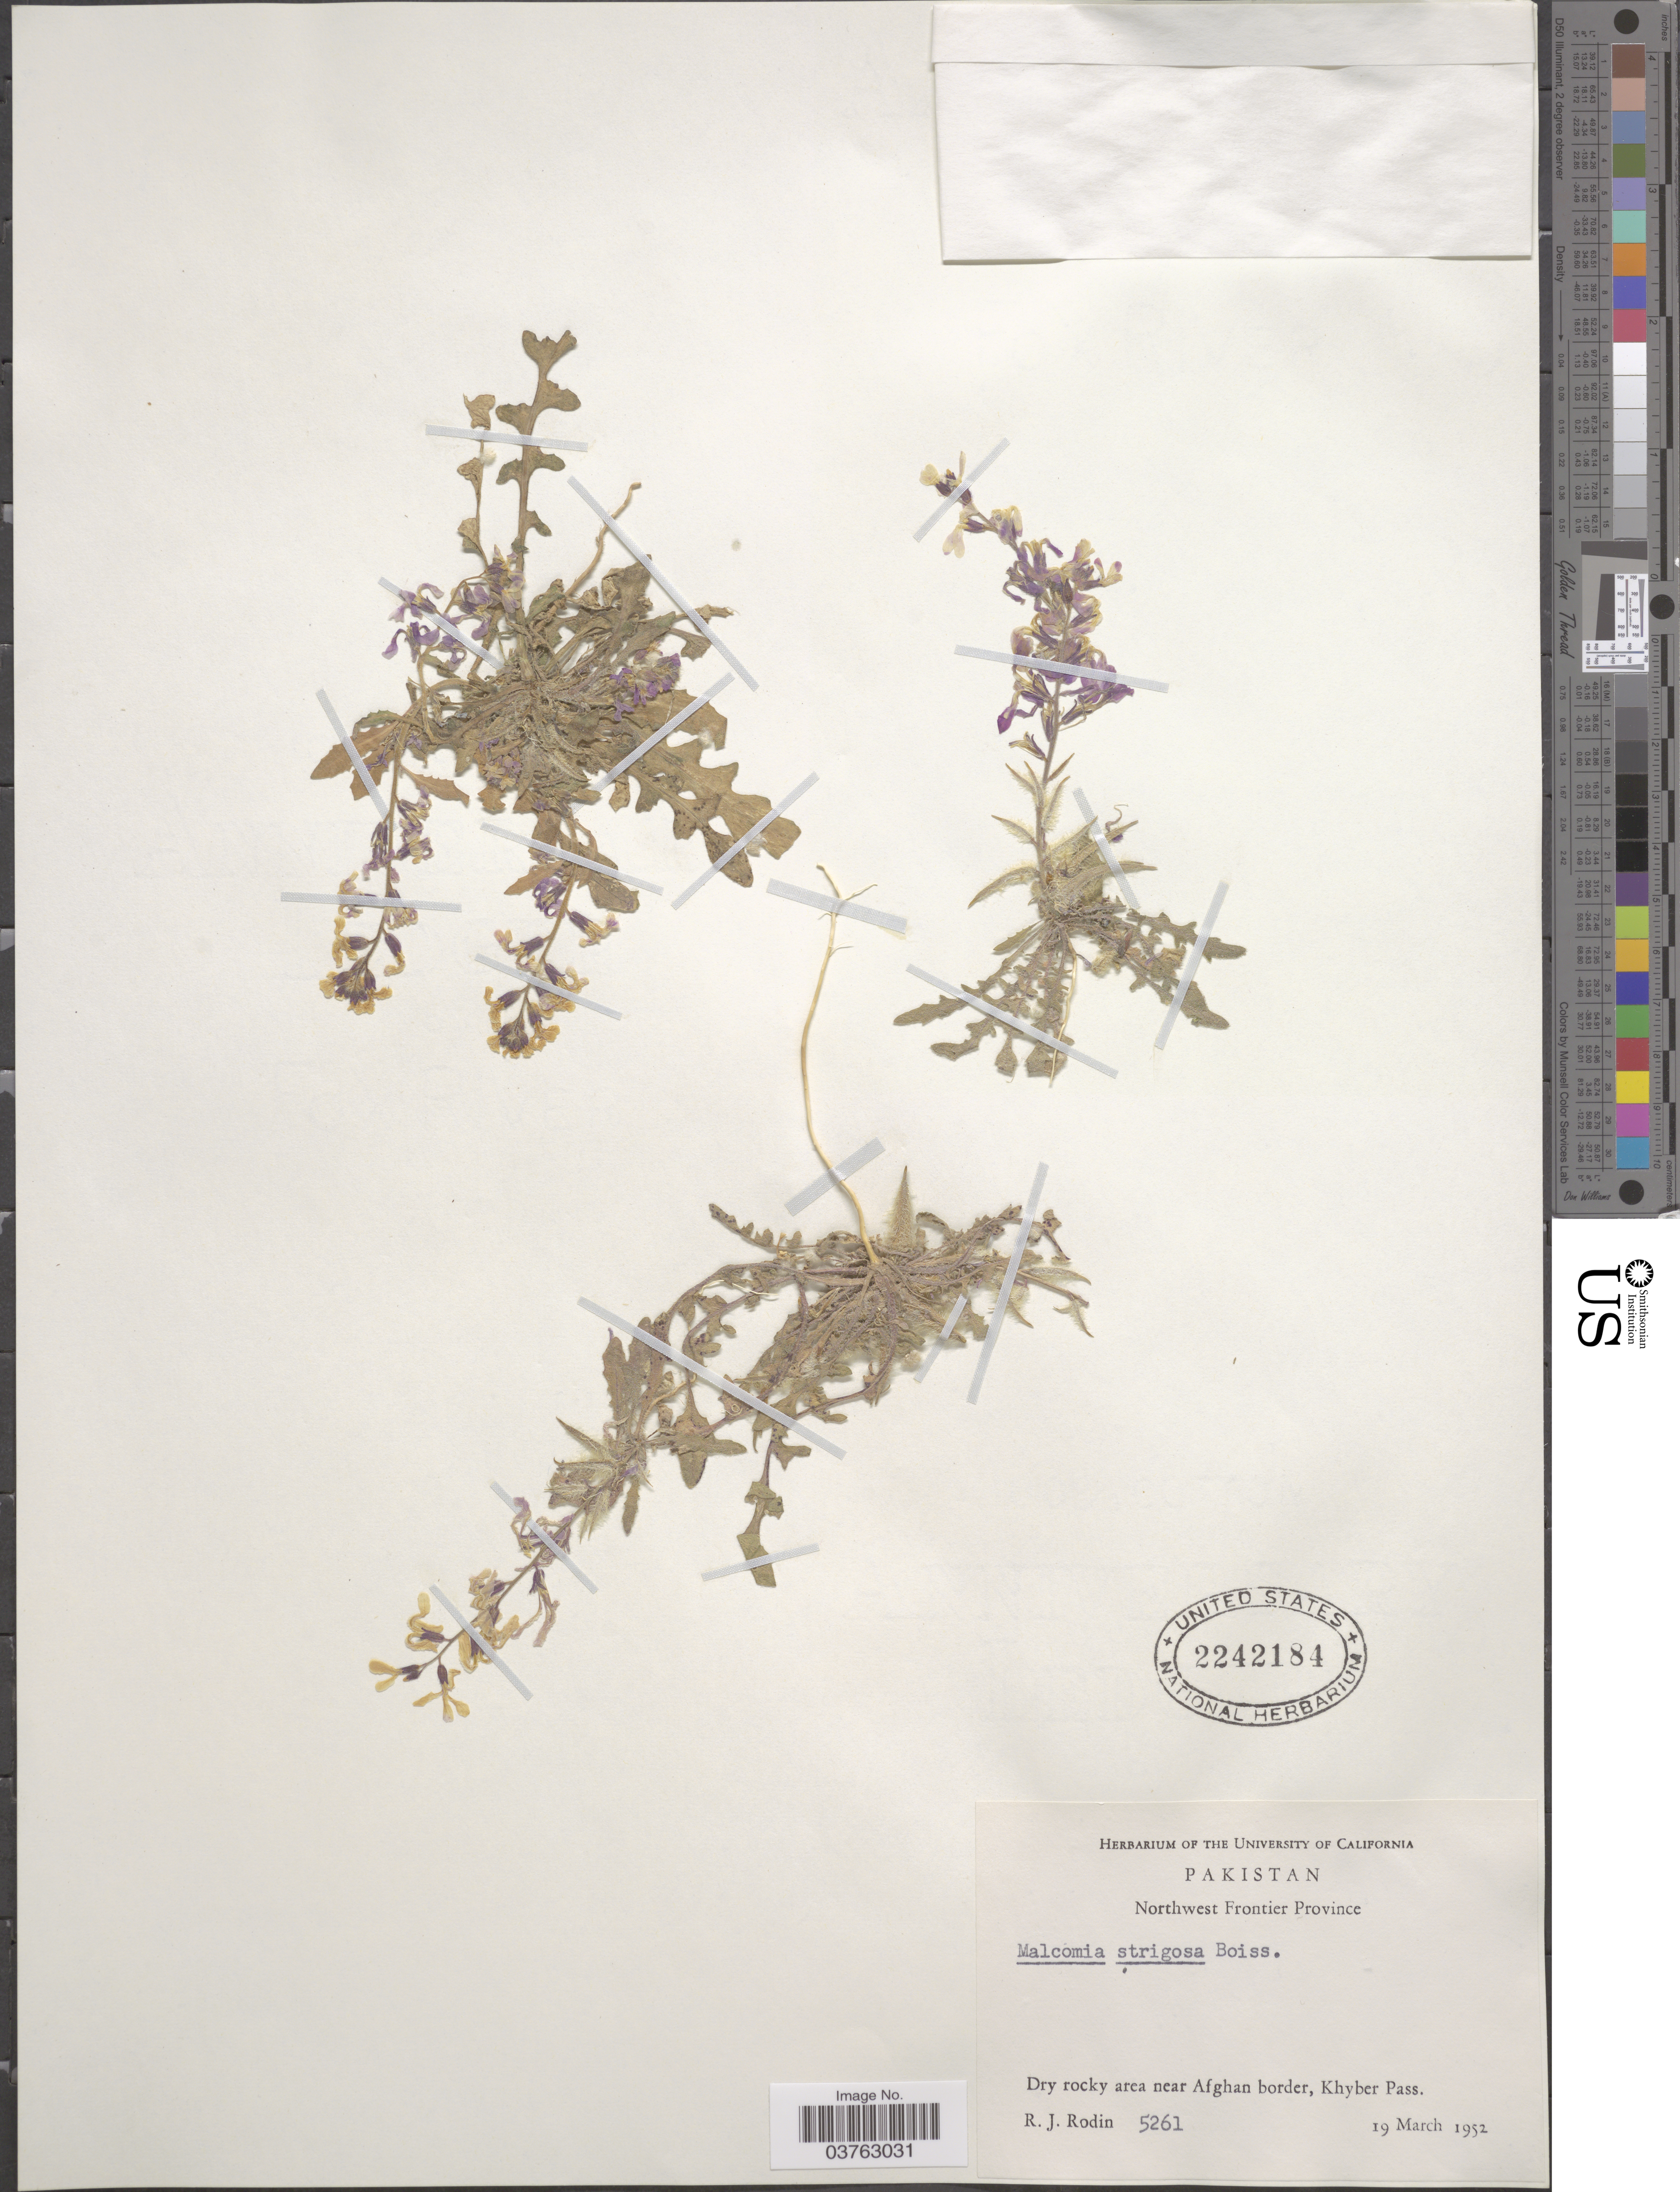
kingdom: Plantae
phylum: Tracheophyta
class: Magnoliopsida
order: Brassicales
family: Brassicaceae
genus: Malcolmia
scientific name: Malcolmia strigosa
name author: Boiss.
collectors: R. J. Rodin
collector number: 5261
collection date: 1952-03-19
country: Pakistan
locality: Northwest Frontier Province. Dry rocky area near Afghan border, Khyber Pass.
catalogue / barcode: US 2242184